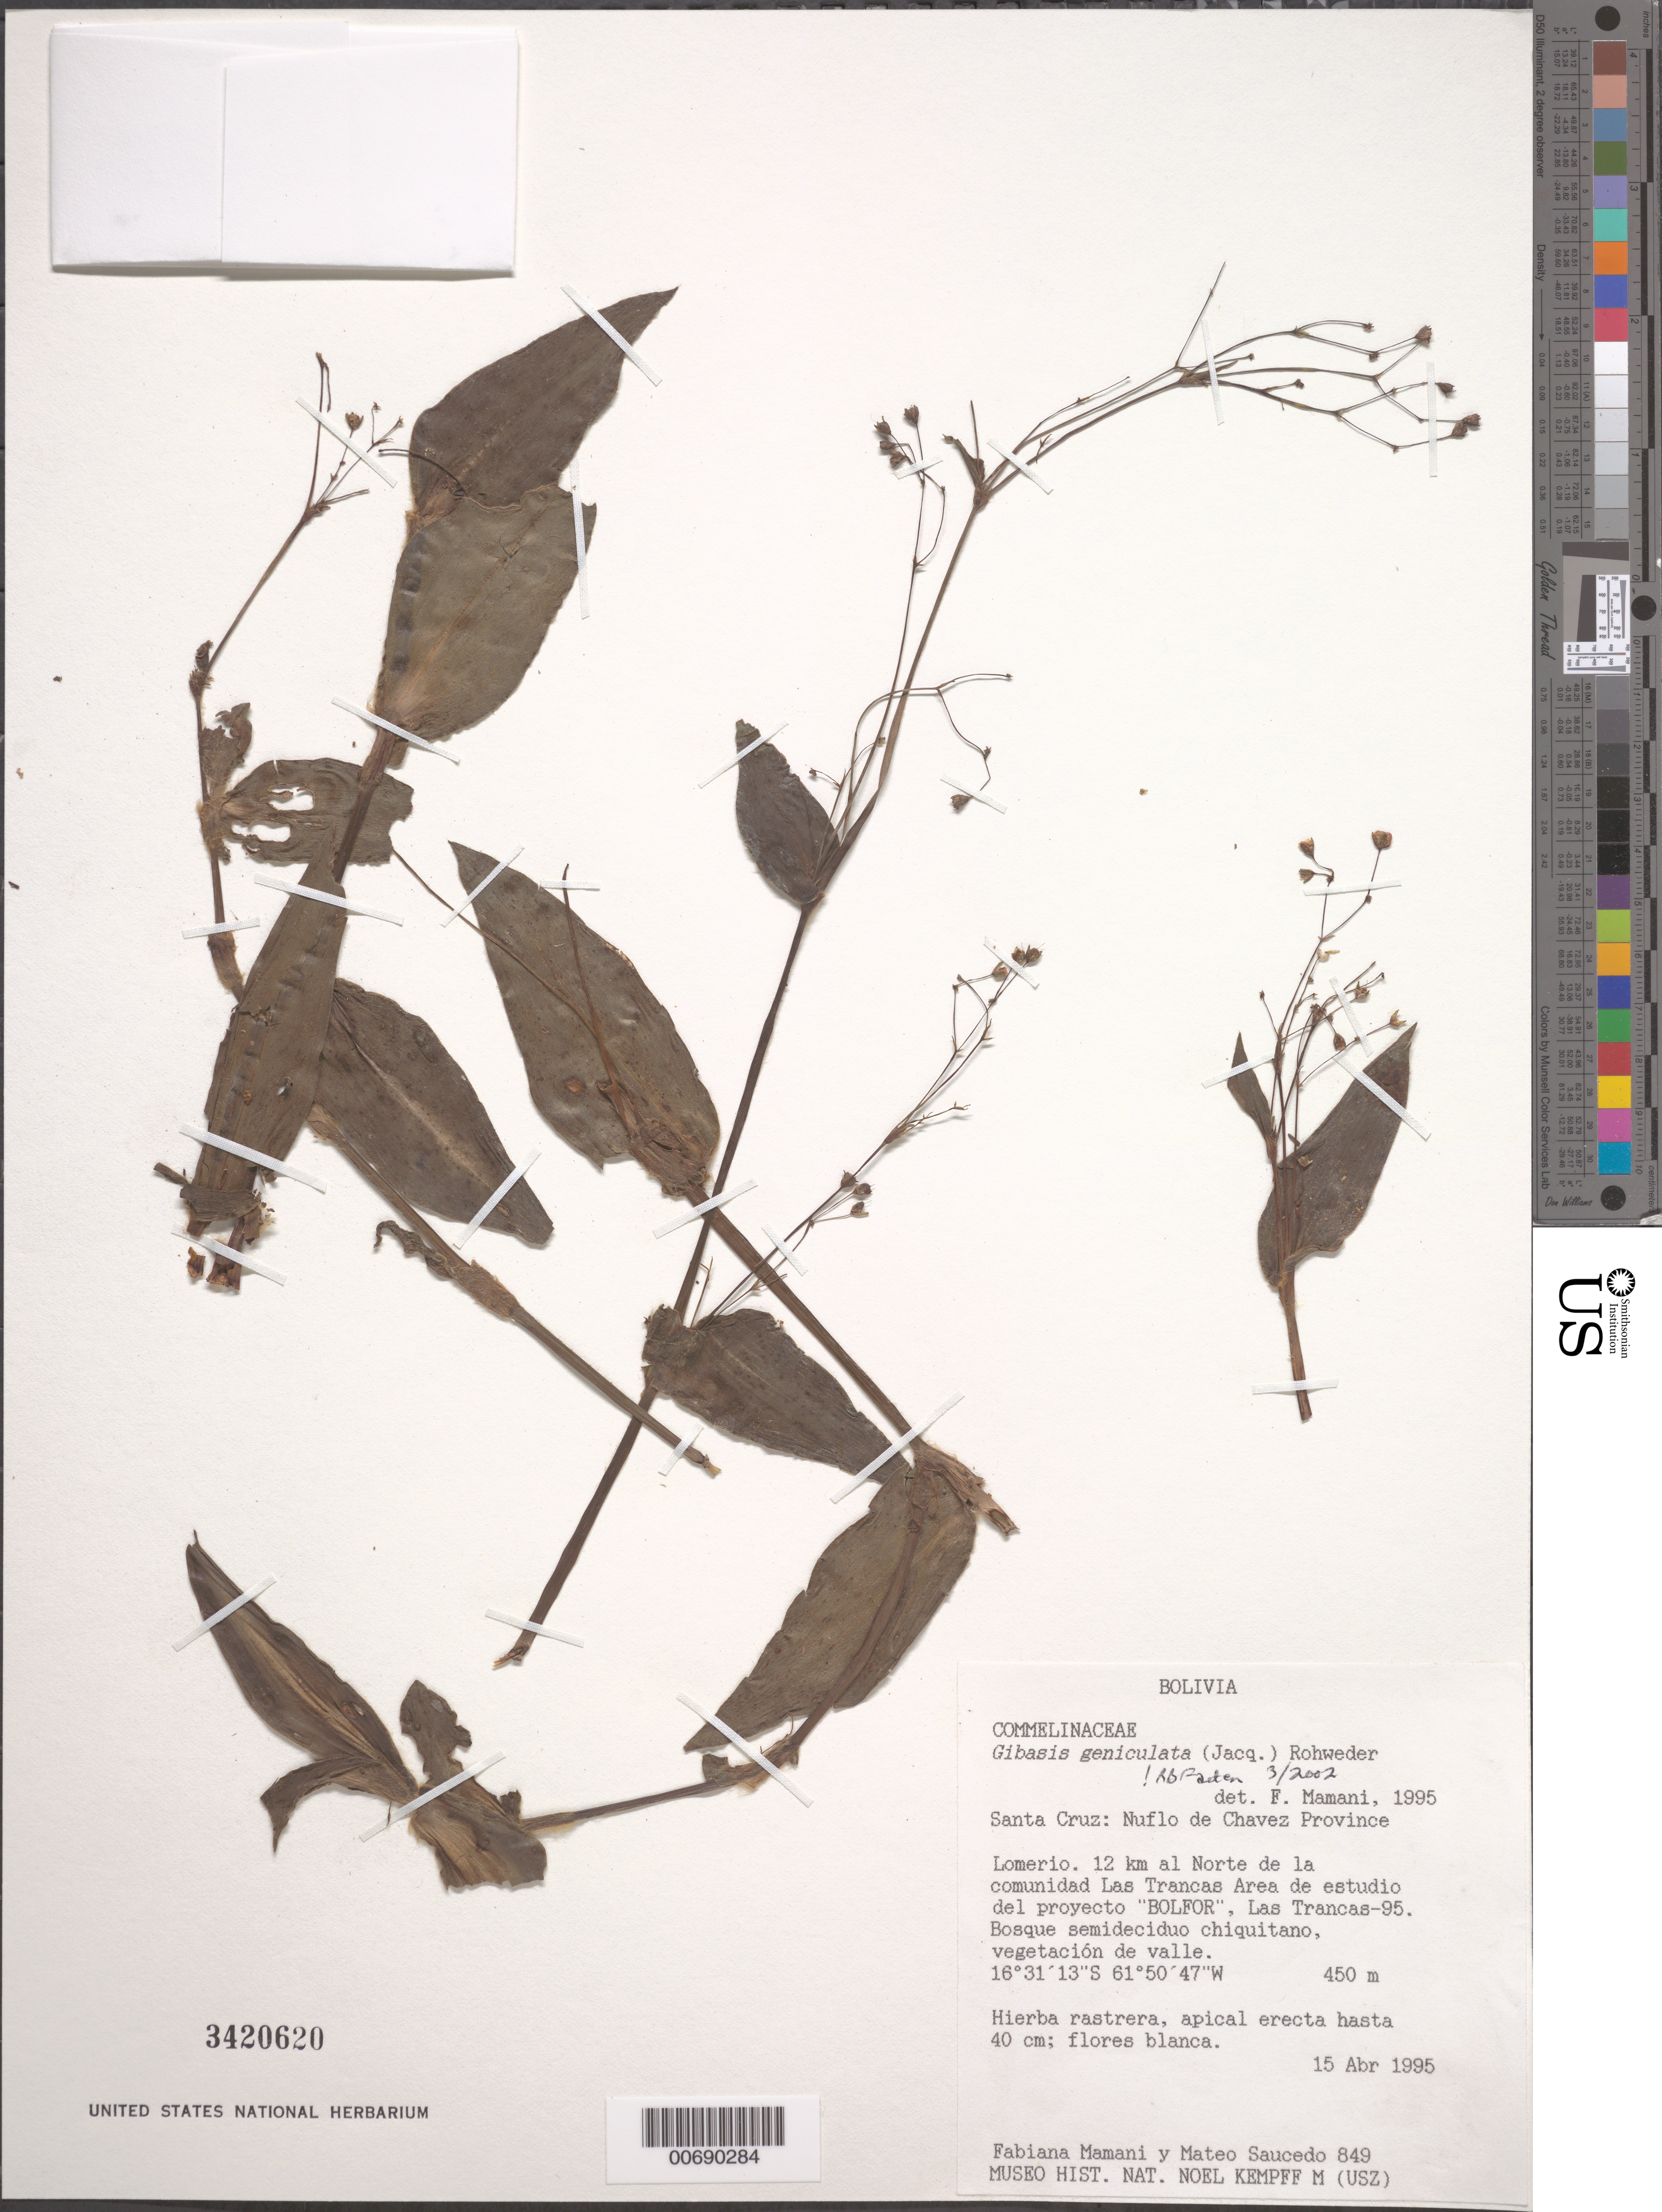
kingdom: Plantae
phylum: Tracheophyta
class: Liliopsida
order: Commelinales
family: Commelinaceae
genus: Gibasis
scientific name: Gibasis geniculata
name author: (Jacq.) Rohweder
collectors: F. Mamani & M. Saucedo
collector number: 849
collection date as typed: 15 Apr 1995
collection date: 1995-04-15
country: Bolivia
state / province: Santa Cruz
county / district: Ñuflo de Chávez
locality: Lomerio, Bolfor.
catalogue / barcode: US 3420620